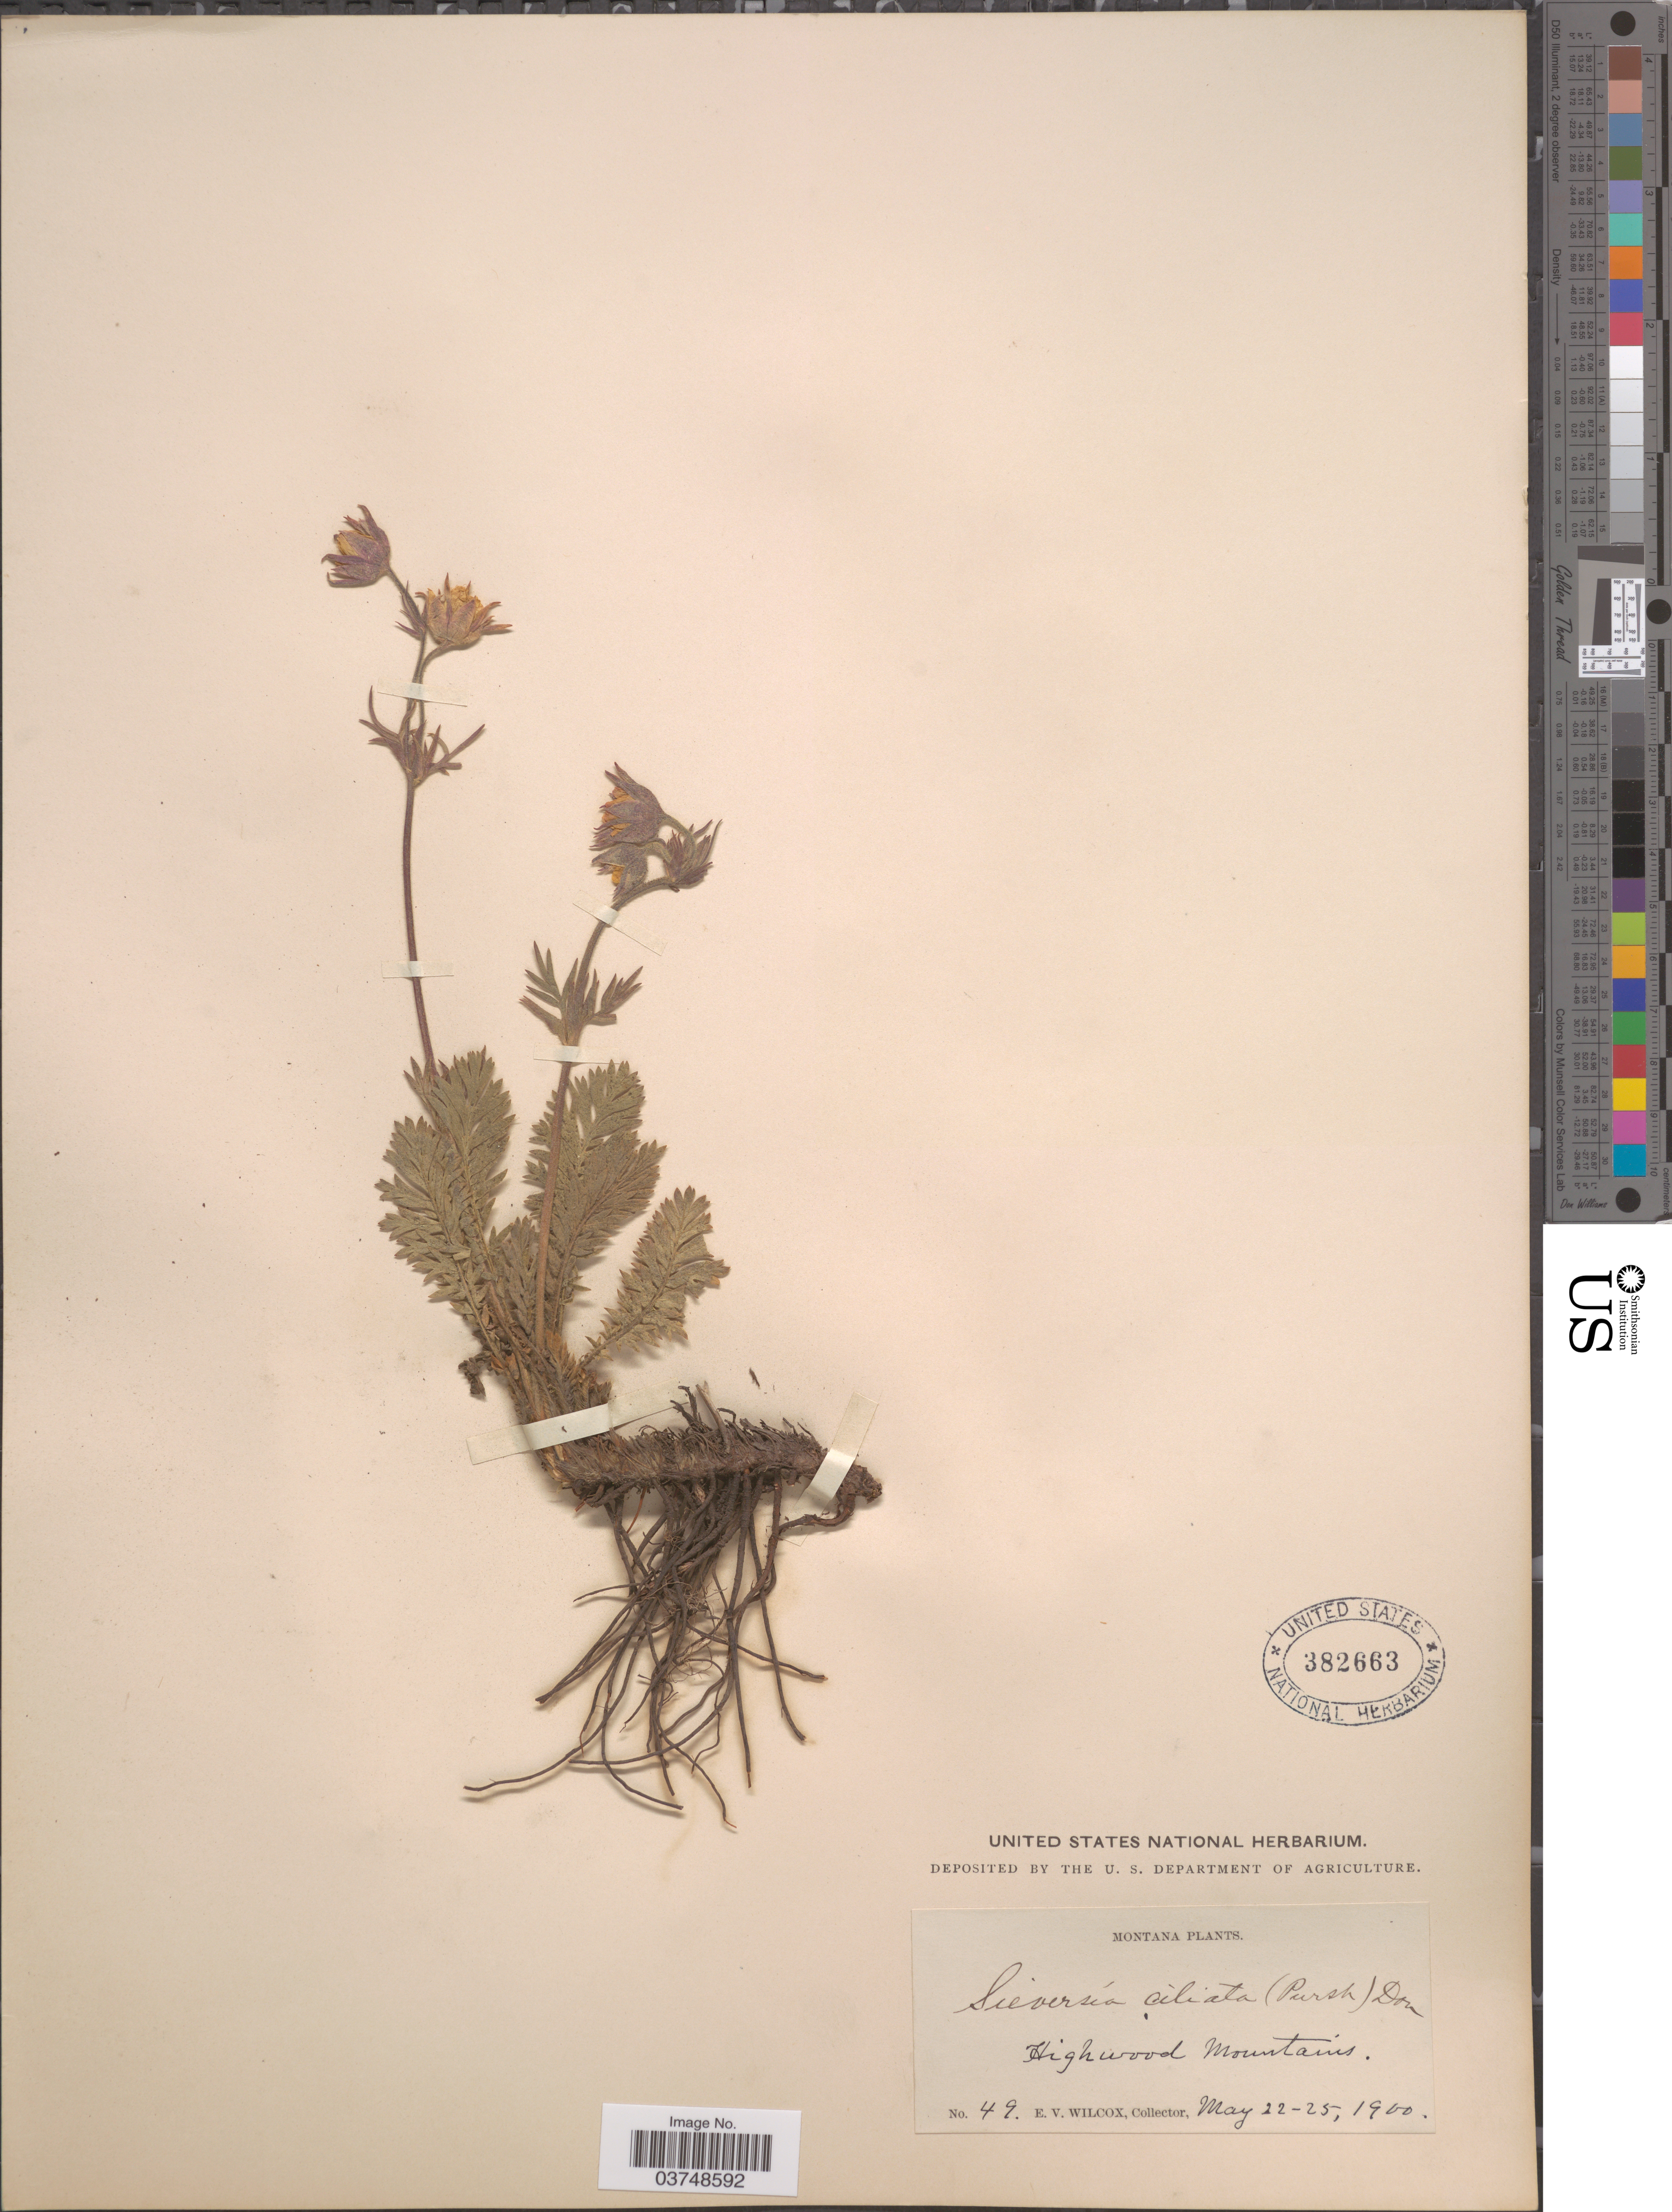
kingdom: Plantae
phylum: Tracheophyta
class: Magnoliopsida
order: Rosales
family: Rosaceae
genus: Geum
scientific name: Geum triflorum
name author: Pursh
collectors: E. V. Wilcox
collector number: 49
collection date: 1900-05-22/1900-05-25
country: United States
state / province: Montana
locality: Highwood Mountains.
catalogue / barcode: US 382663